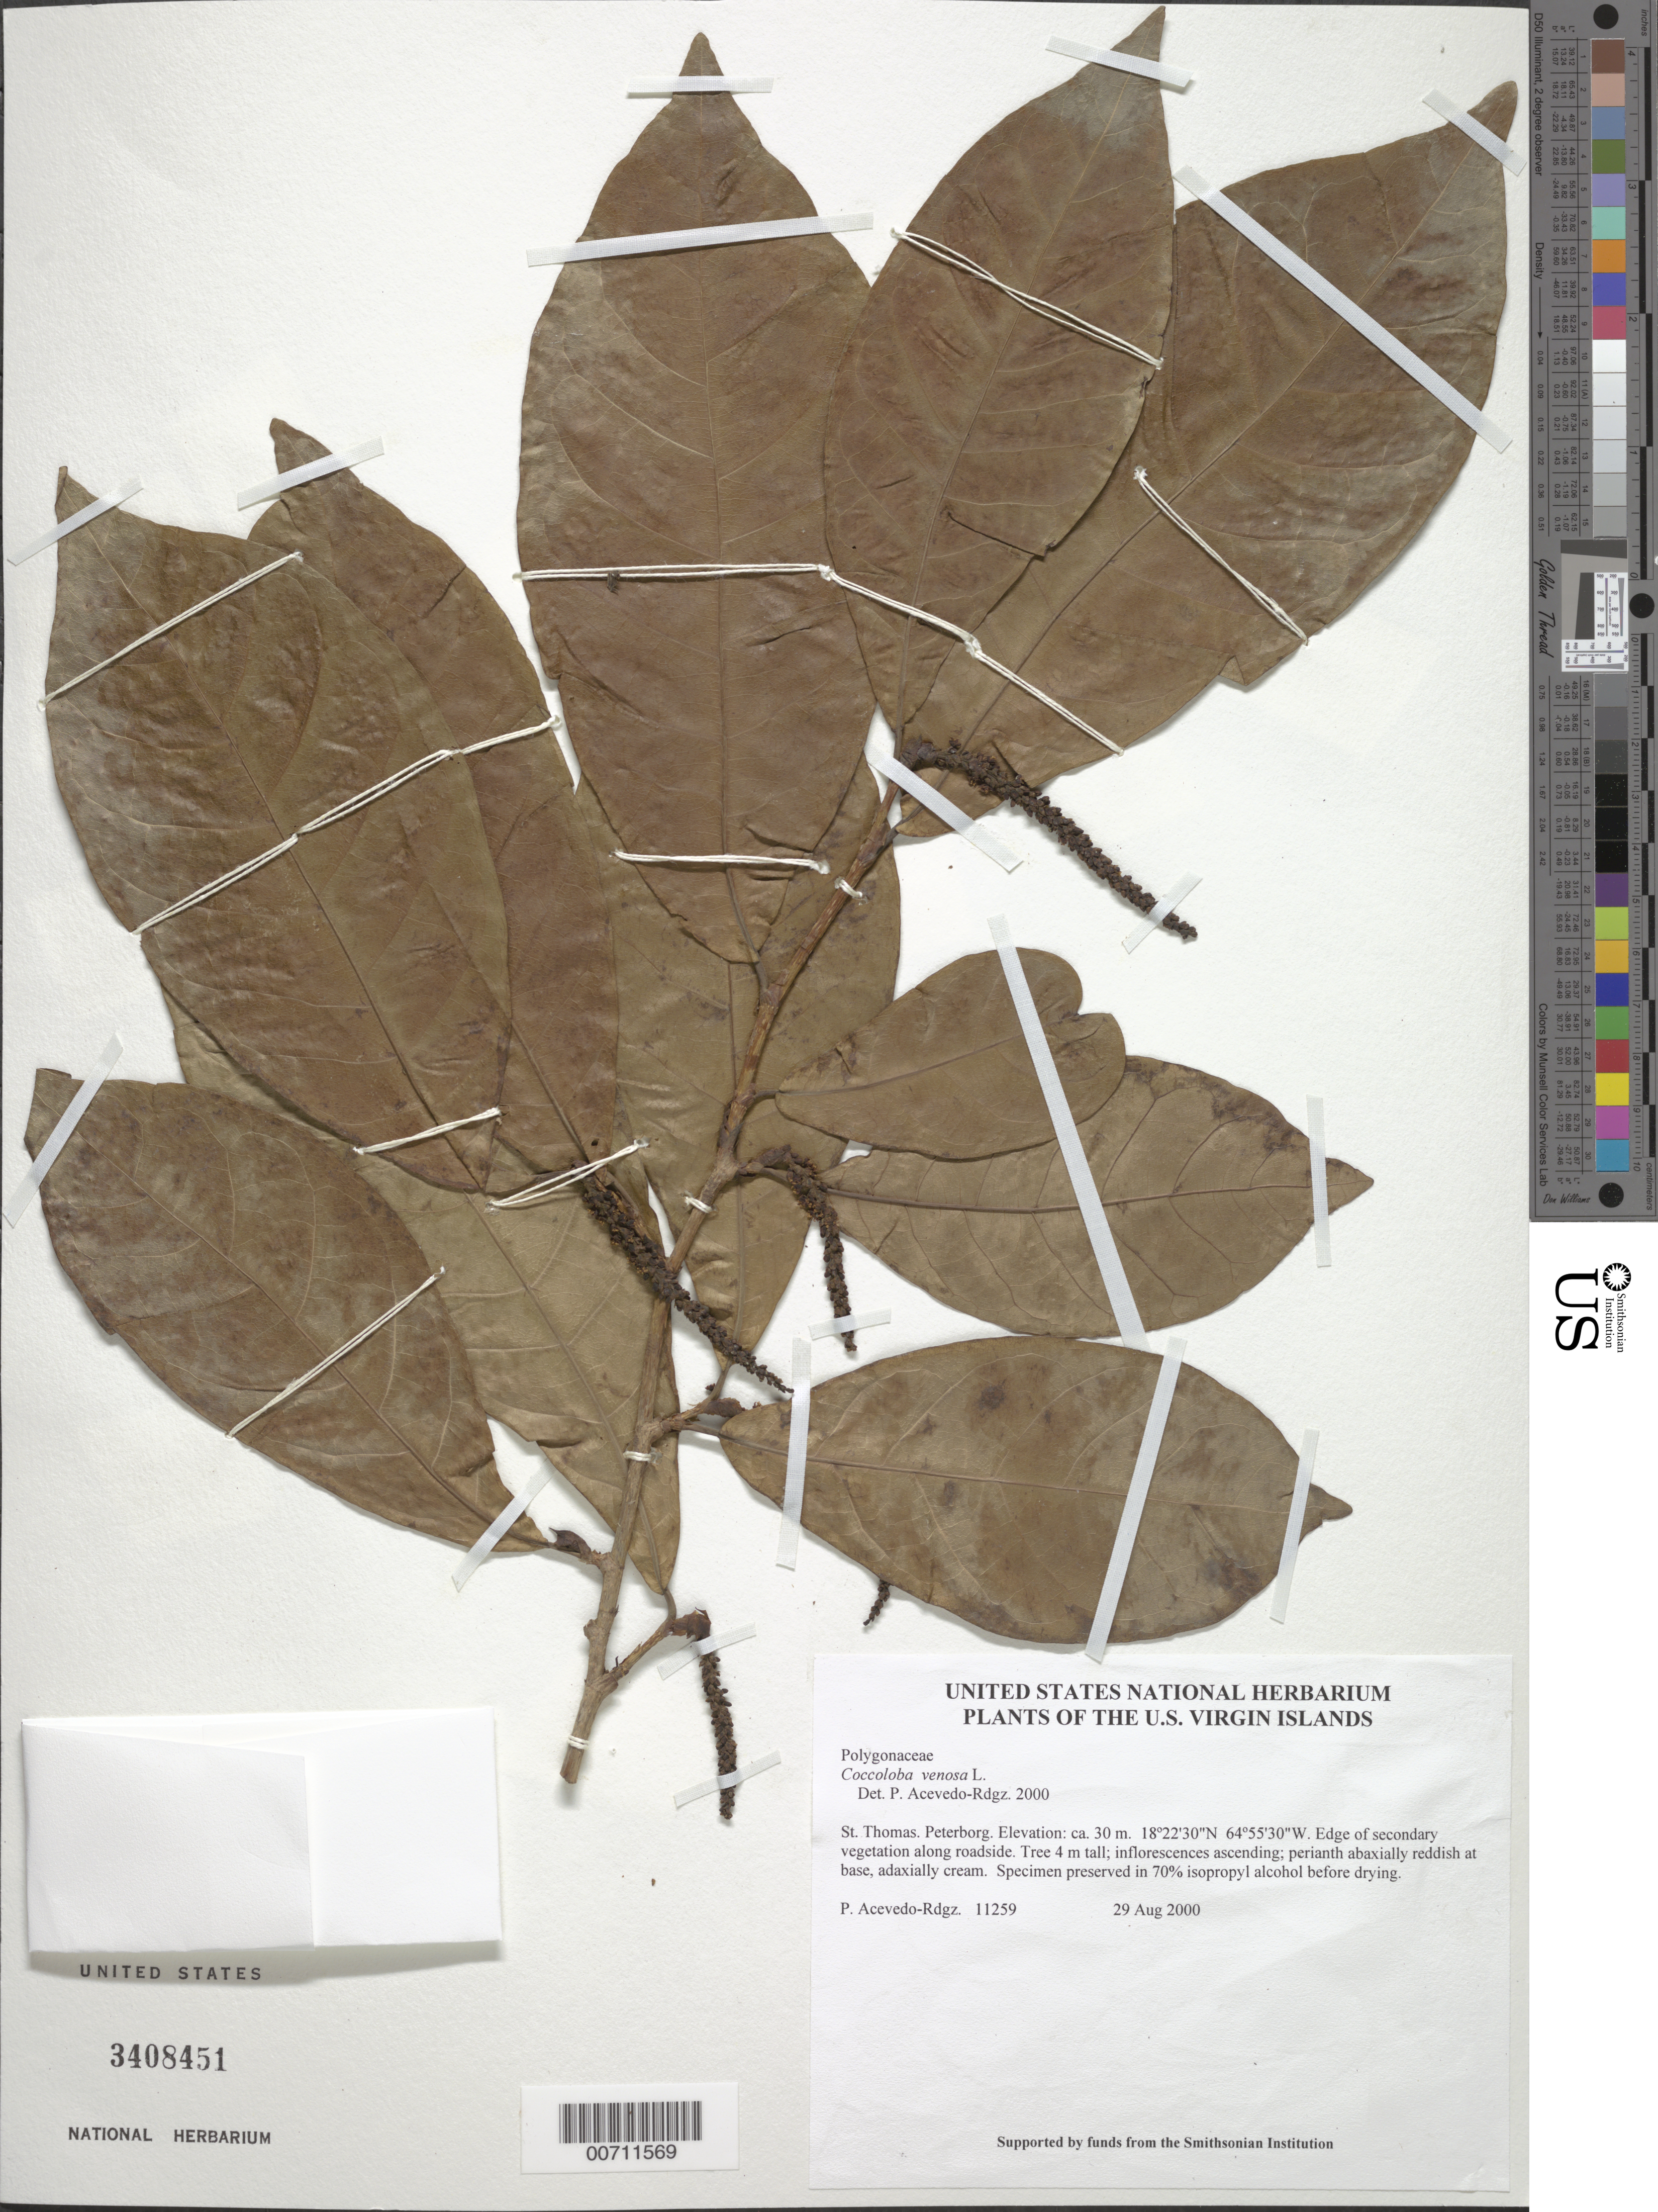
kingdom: Plantae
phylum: Tracheophyta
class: Magnoliopsida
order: Caryophyllales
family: Polygonaceae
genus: Coccoloba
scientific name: Coccoloba venosa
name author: L.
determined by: Acevedo-Rodríguez, P., (BOT), Smithsonian Institution - National Museum of Natural History (UNITED STATES)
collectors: P. Acevedo-Rodr.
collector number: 11259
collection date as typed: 29 Aug 2000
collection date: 2000-08-29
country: U.S. Virgin Islands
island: St. Thomas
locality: Peterborg.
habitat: Edge of secondary vegetation along roadside.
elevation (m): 30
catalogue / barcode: US 3408451